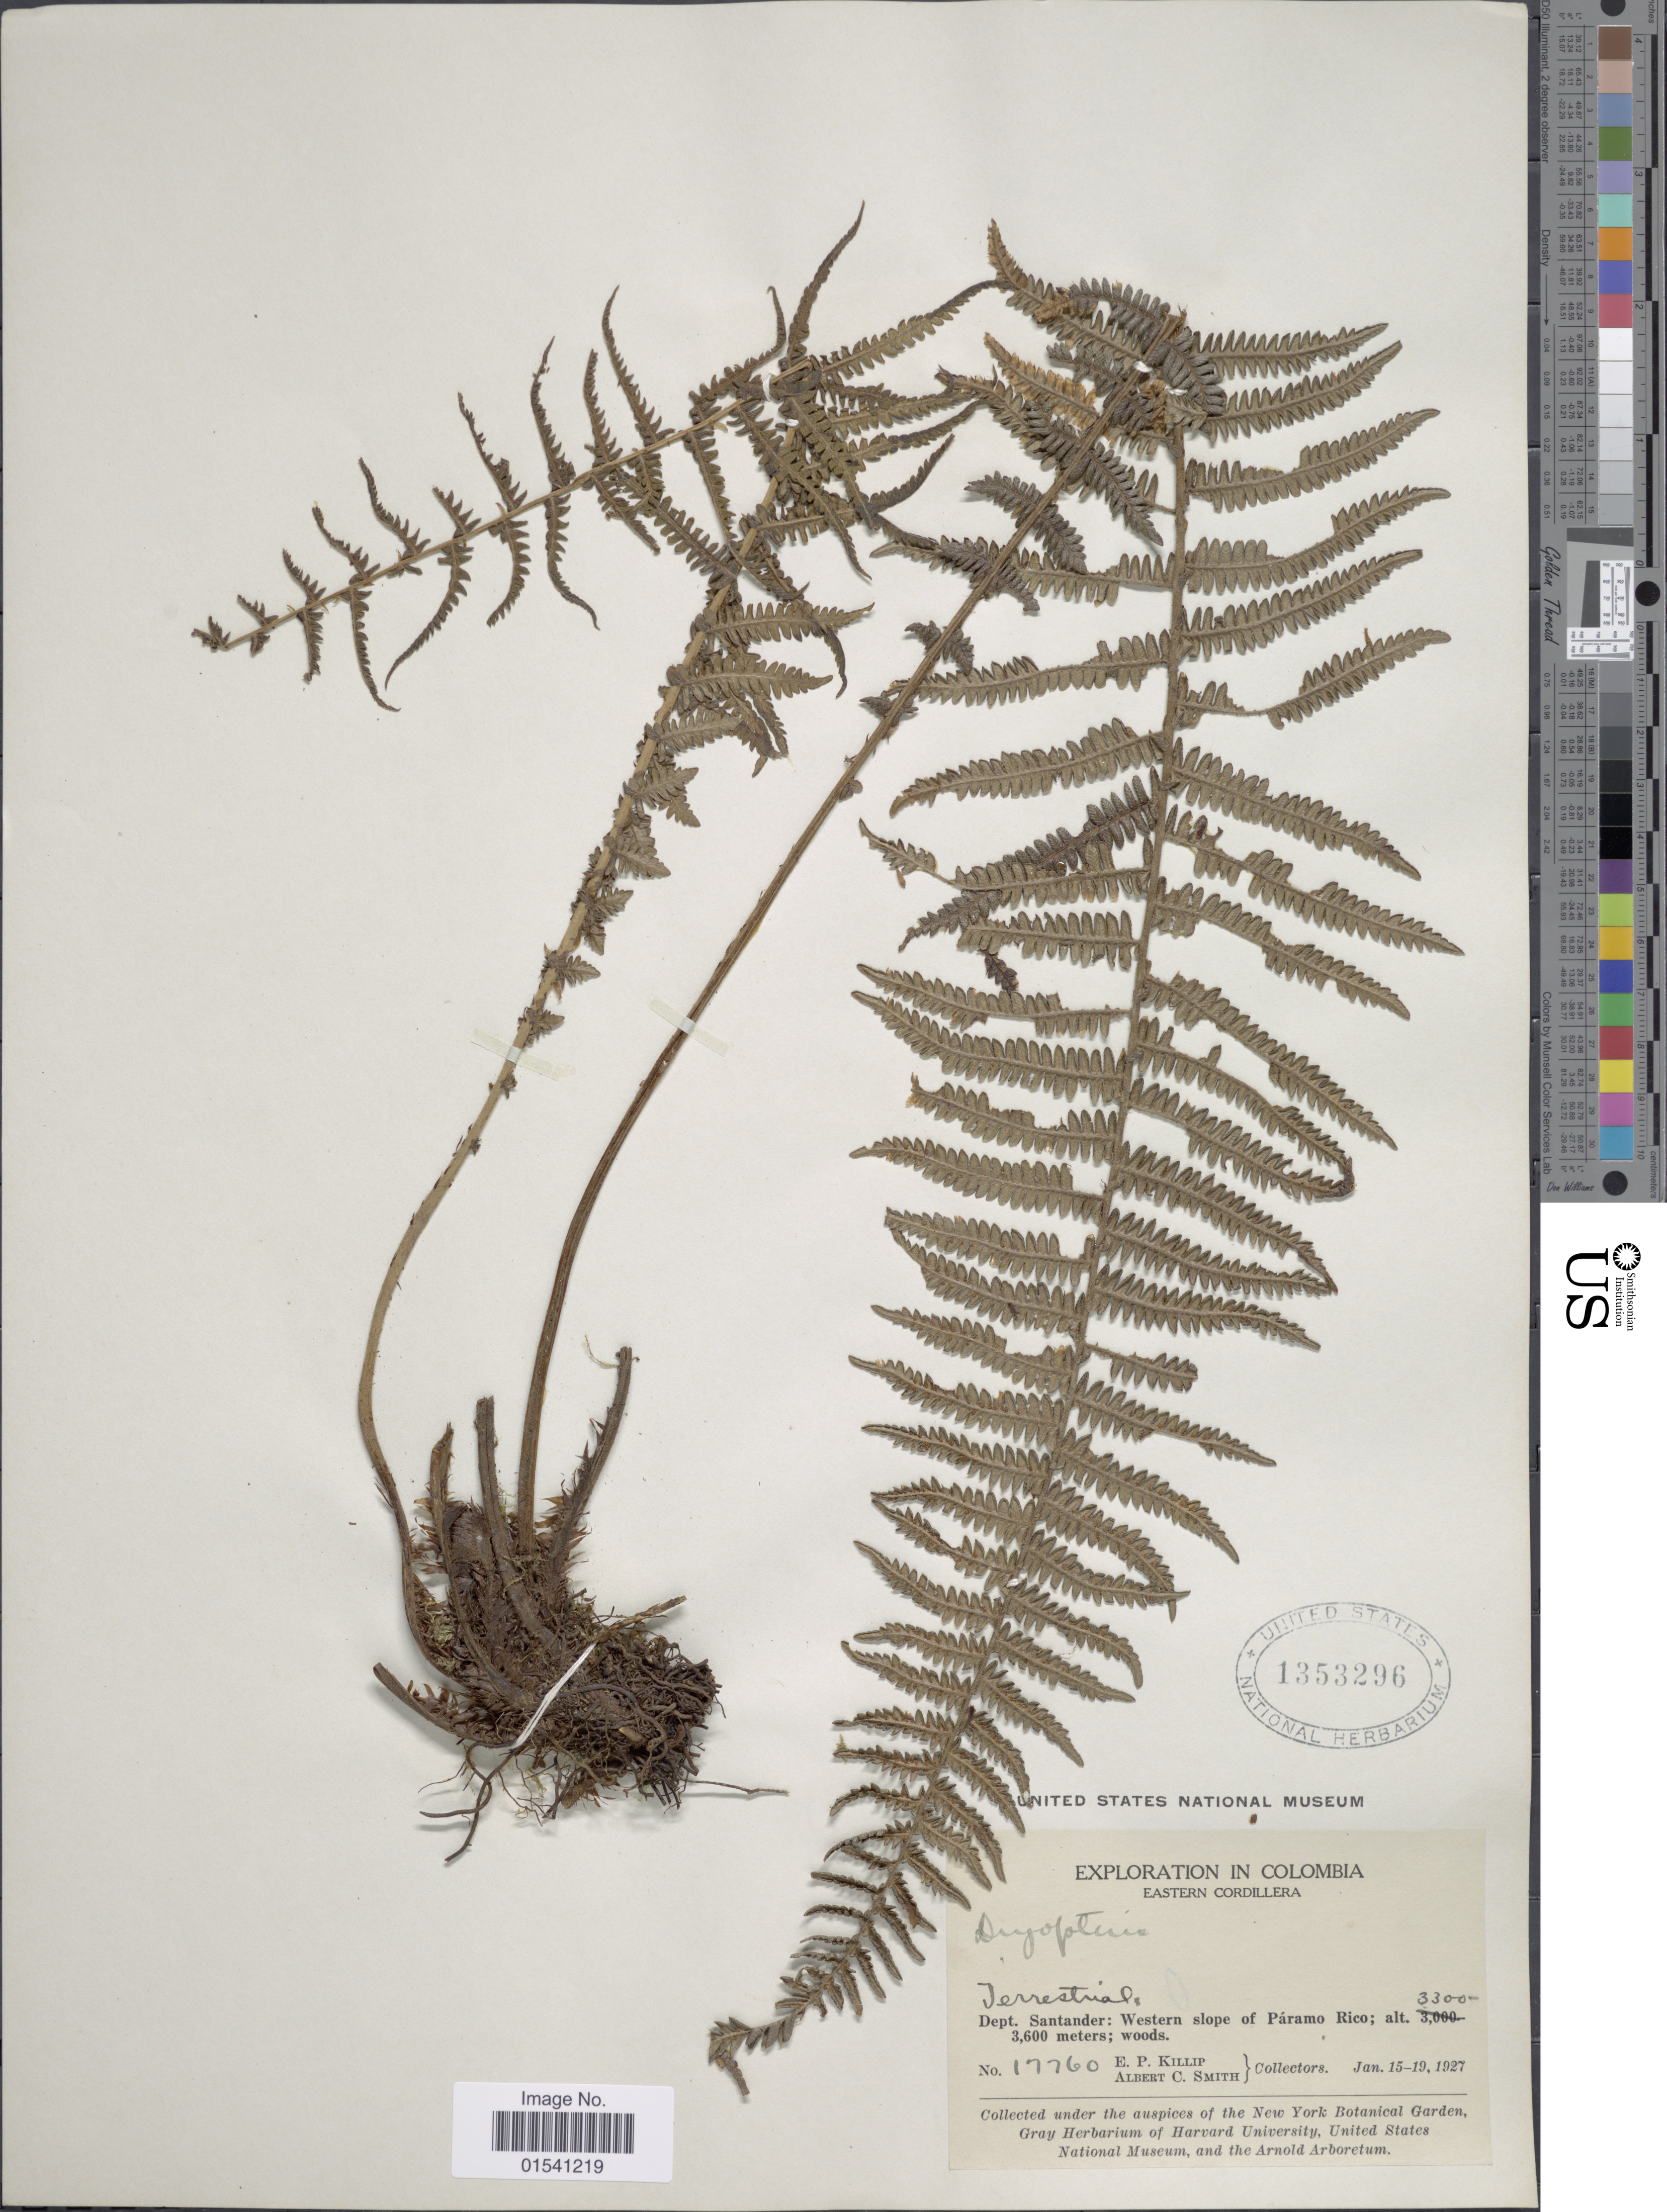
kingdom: Plantae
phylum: Tracheophyta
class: Polypodiopsida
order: Polypodiales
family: Thelypteridaceae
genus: Amauropelta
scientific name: Amauropelta sp.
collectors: E. P. Killip & A. C. Smith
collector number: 17760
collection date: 1927-01-15/1927-01-19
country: Colombia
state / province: Santander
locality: Eastern Cordillera, Dept Santander: Western slope of Páramo Rico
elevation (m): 3300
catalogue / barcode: US 1353296